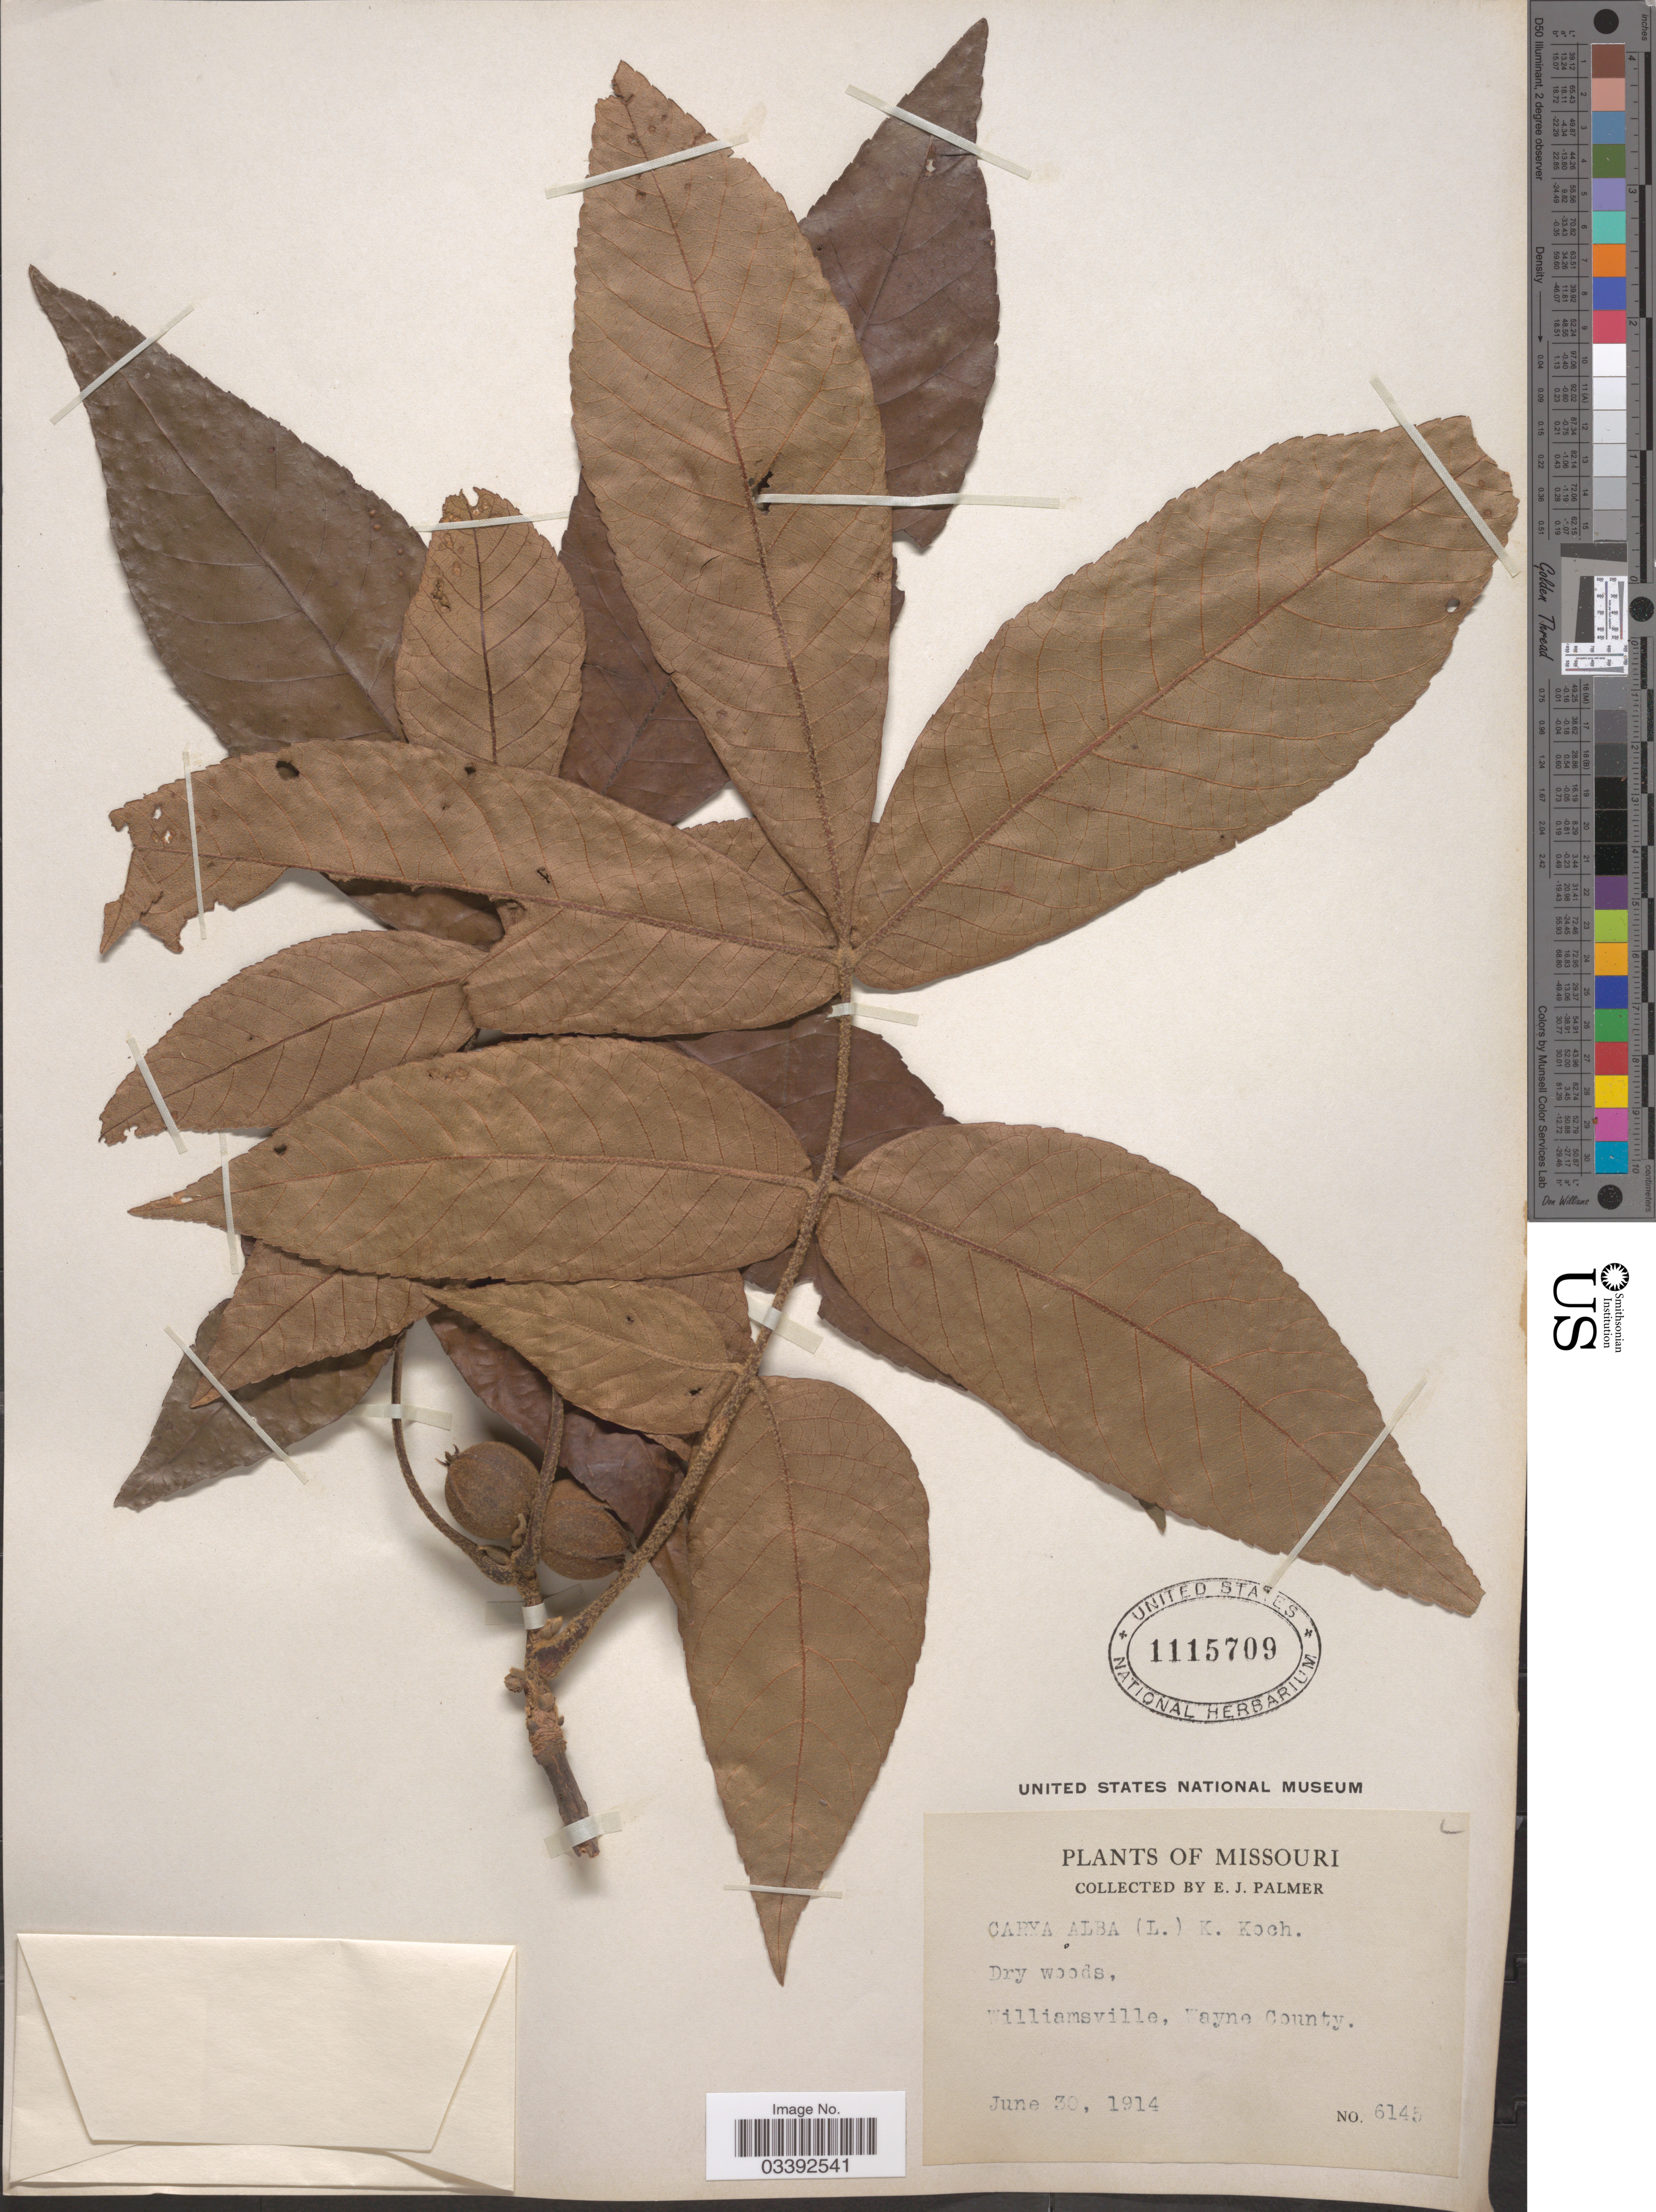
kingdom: Plantae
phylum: Tracheophyta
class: Magnoliopsida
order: Fagales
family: Juglandaceae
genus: Carya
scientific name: Carya tomentosa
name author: (Lam.) Nutt.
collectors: E. J. Palmer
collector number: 6145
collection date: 1914-06-30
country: United States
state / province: Missouri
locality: Williamsville, Wayne County.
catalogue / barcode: US 1115709